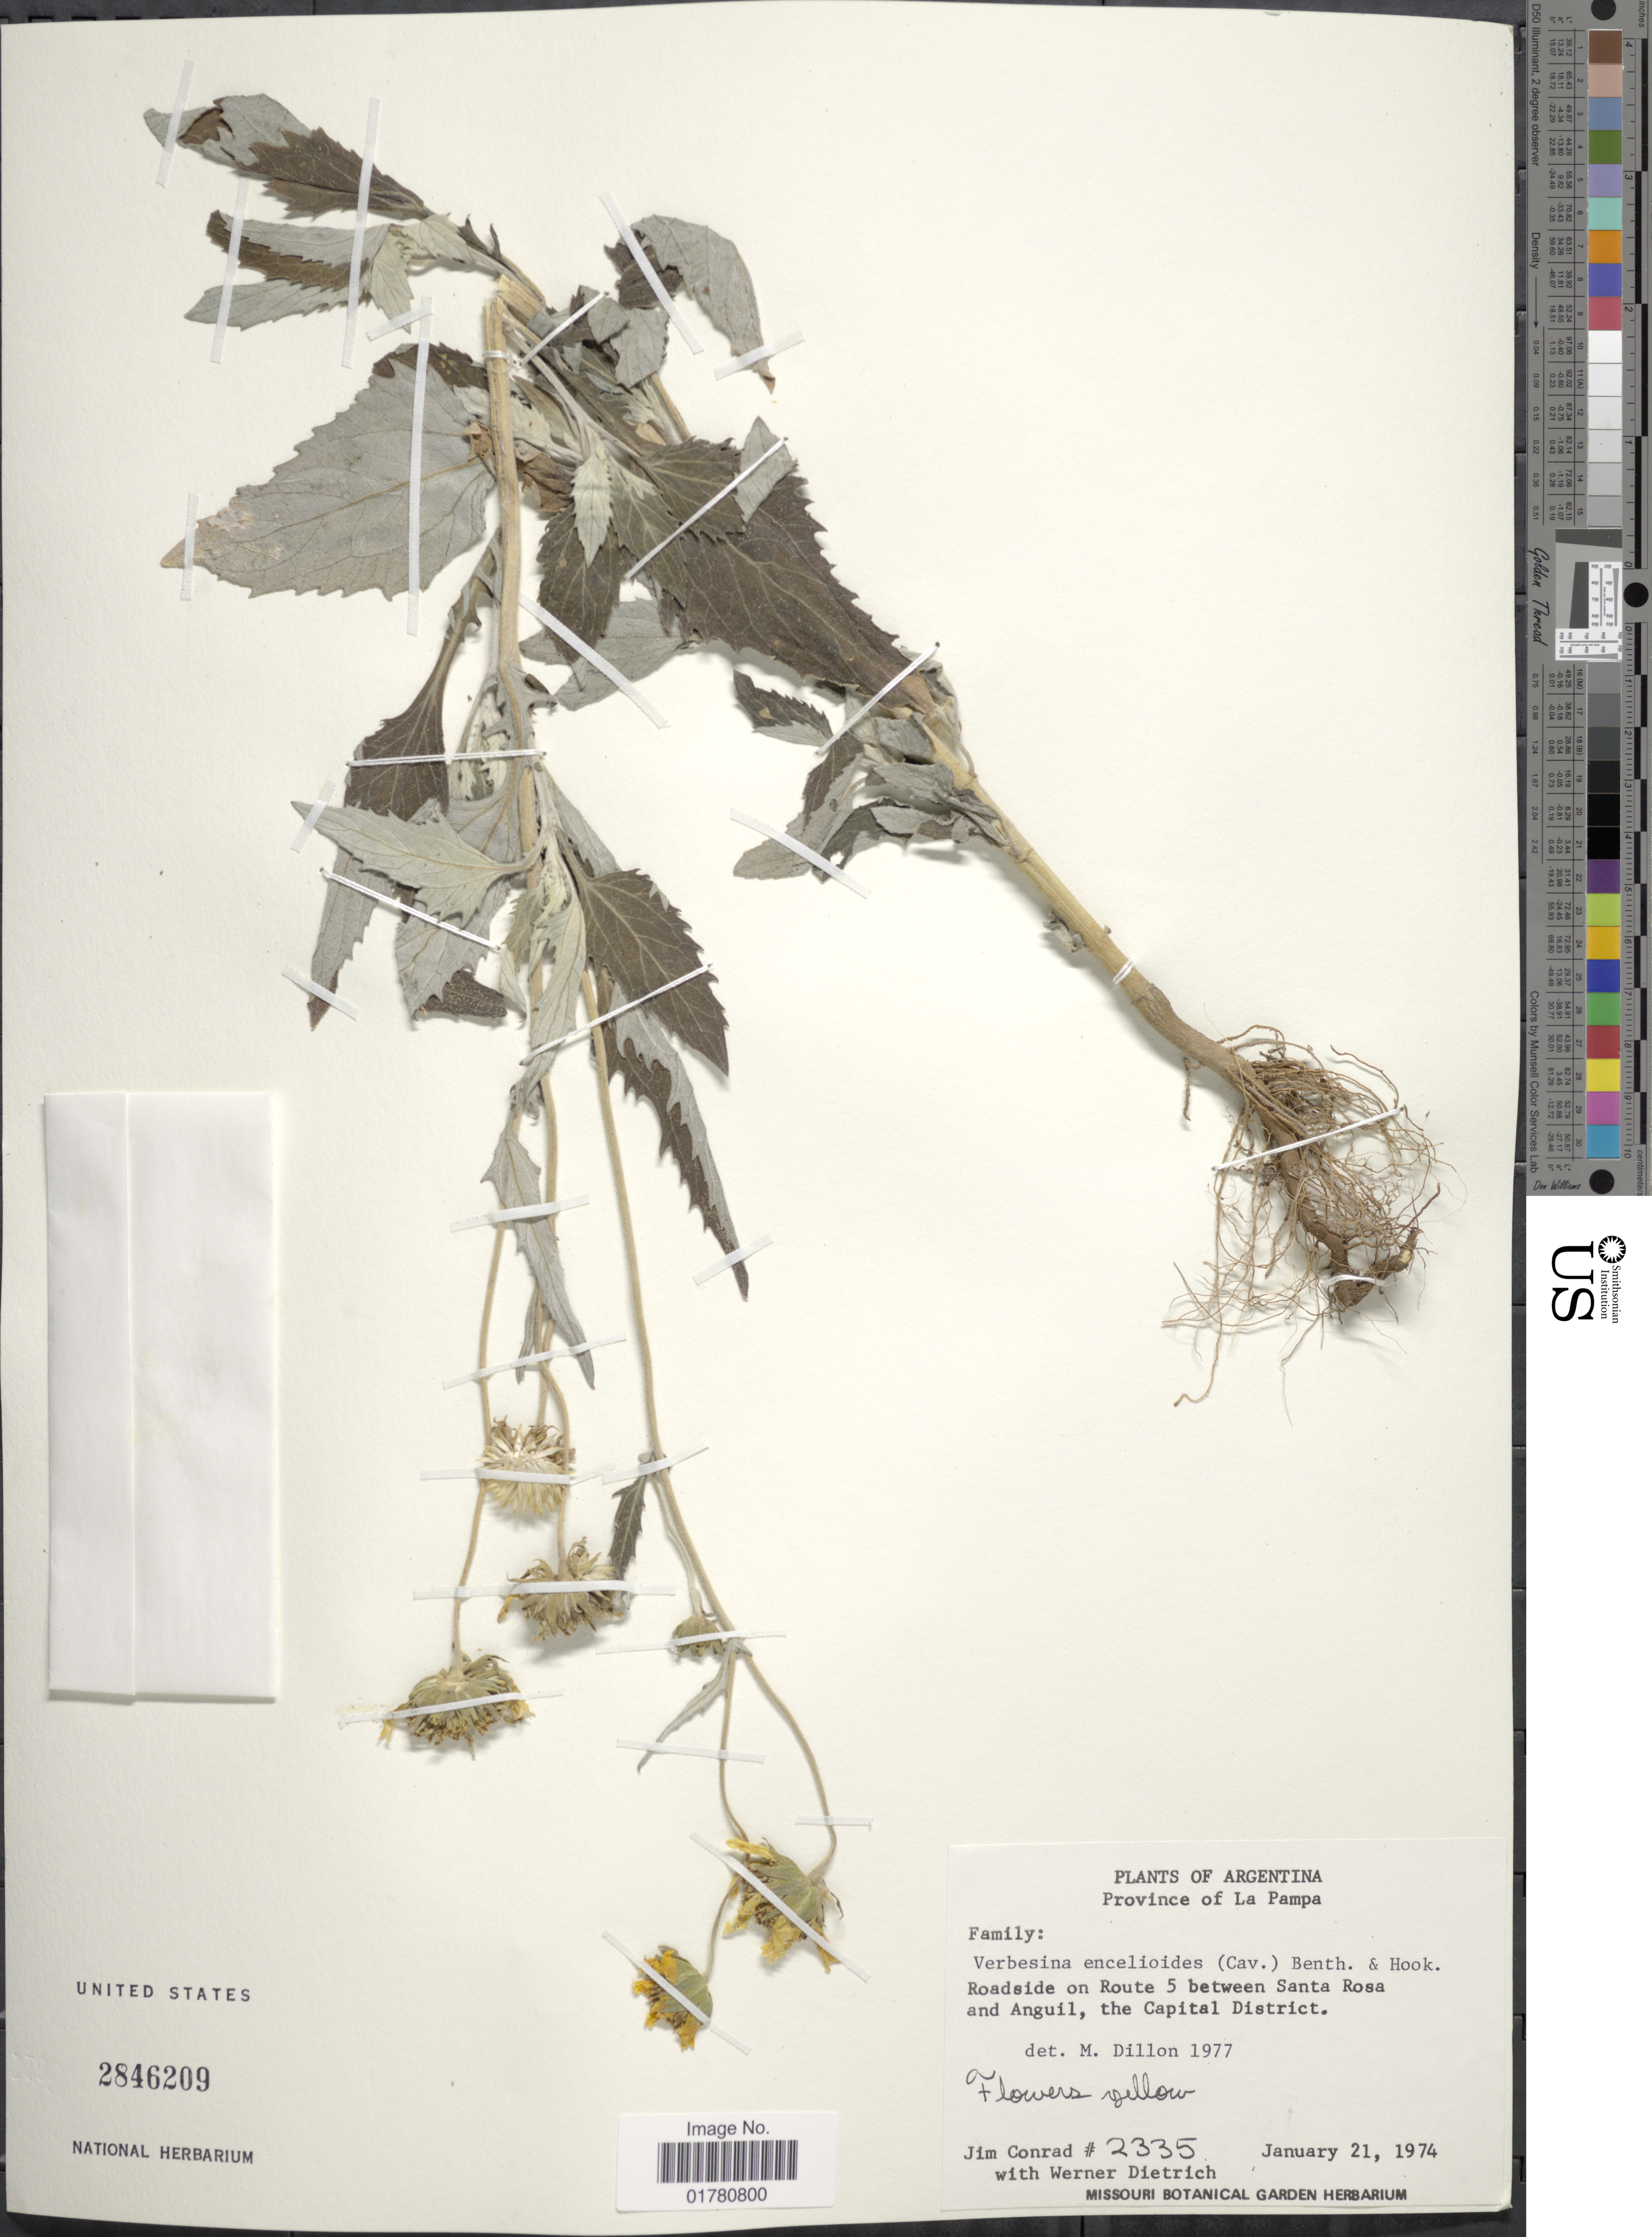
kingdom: Plantae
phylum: Tracheophyta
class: Magnoliopsida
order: Asterales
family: Asteraceae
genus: Verbesina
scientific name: Verbesina encelioides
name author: (Cav.) Benth. & Hook. ex A. Gray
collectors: J. Conrad & W. Dietrich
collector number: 2335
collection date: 1974-01-21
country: Argentina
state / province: La Pampa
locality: Roadside on Route 5 between Santa Rosa and Anguil, the Capital District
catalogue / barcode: US 2846209